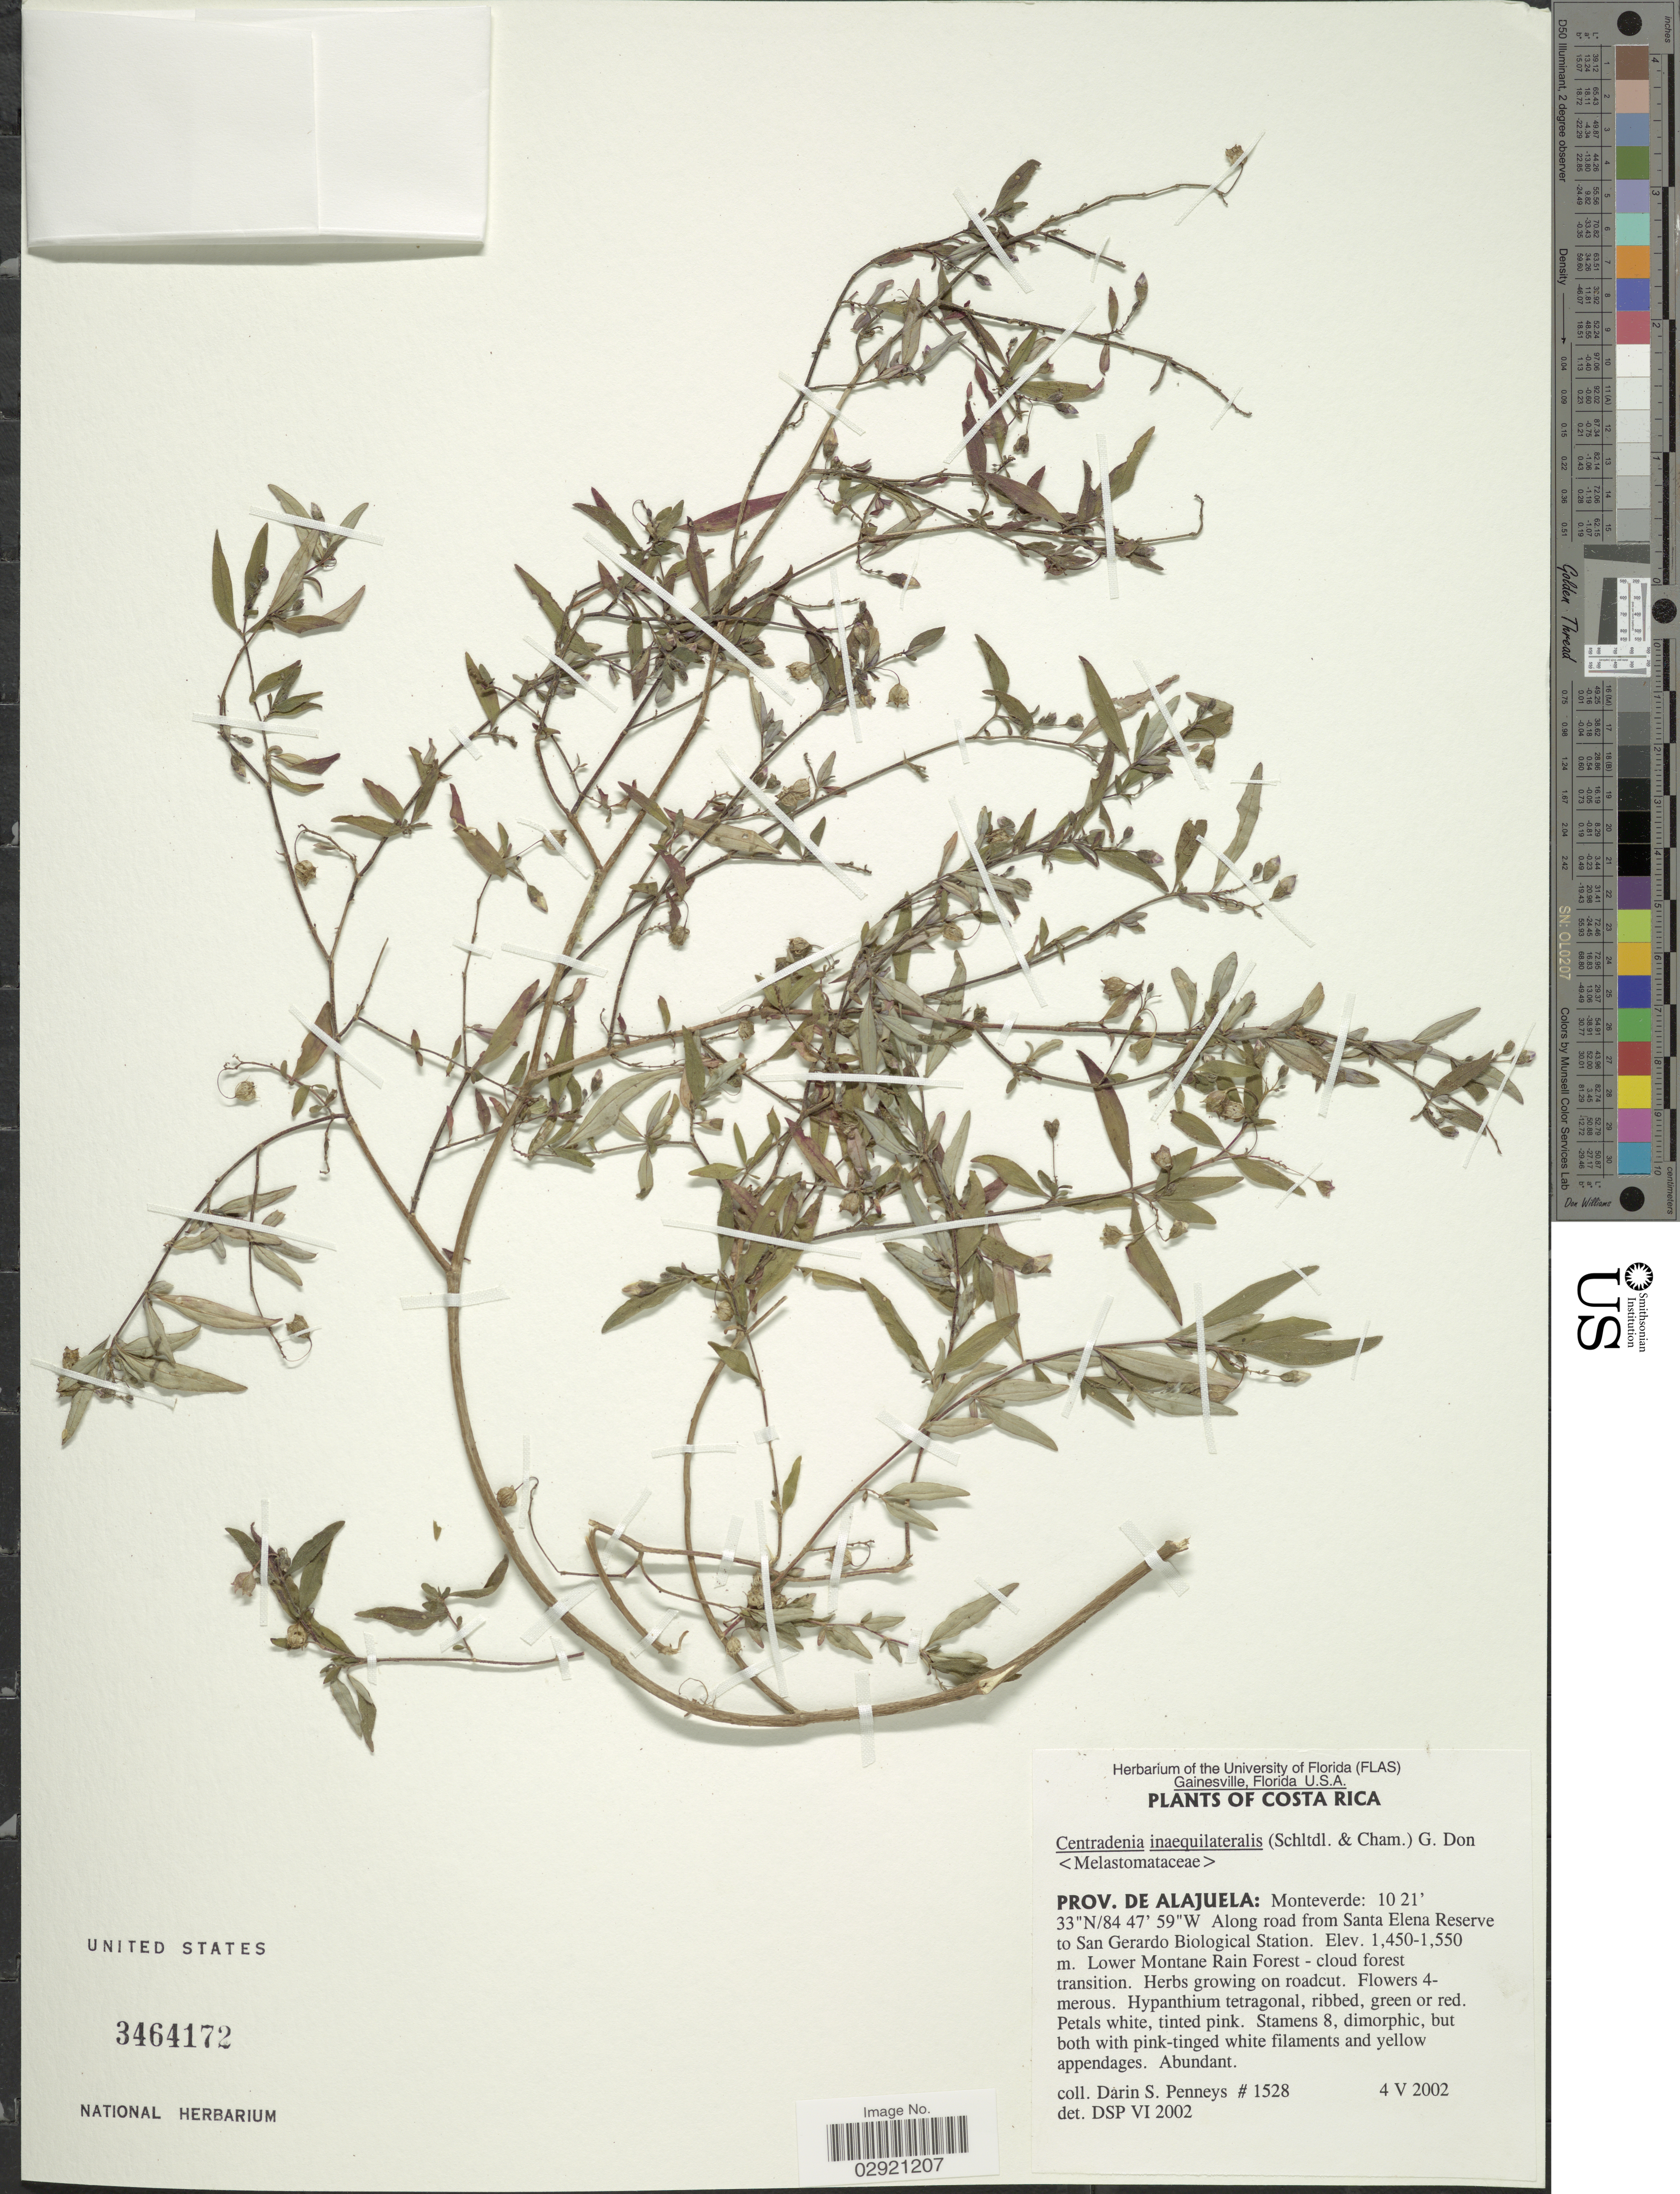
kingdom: Plantae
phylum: Tracheophyta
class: Magnoliopsida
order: Myrtales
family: Melastomataceae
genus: Centradenia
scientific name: Centradenia inaequilateralis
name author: (Gleason) G. Don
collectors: D. S. Penneys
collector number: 1528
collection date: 2002-05-04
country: Costa Rica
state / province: Alajuela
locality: Monteverde. Along road from Santa Elena Reserve to San Gerardo Biological Station.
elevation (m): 1450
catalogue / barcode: US 3464172